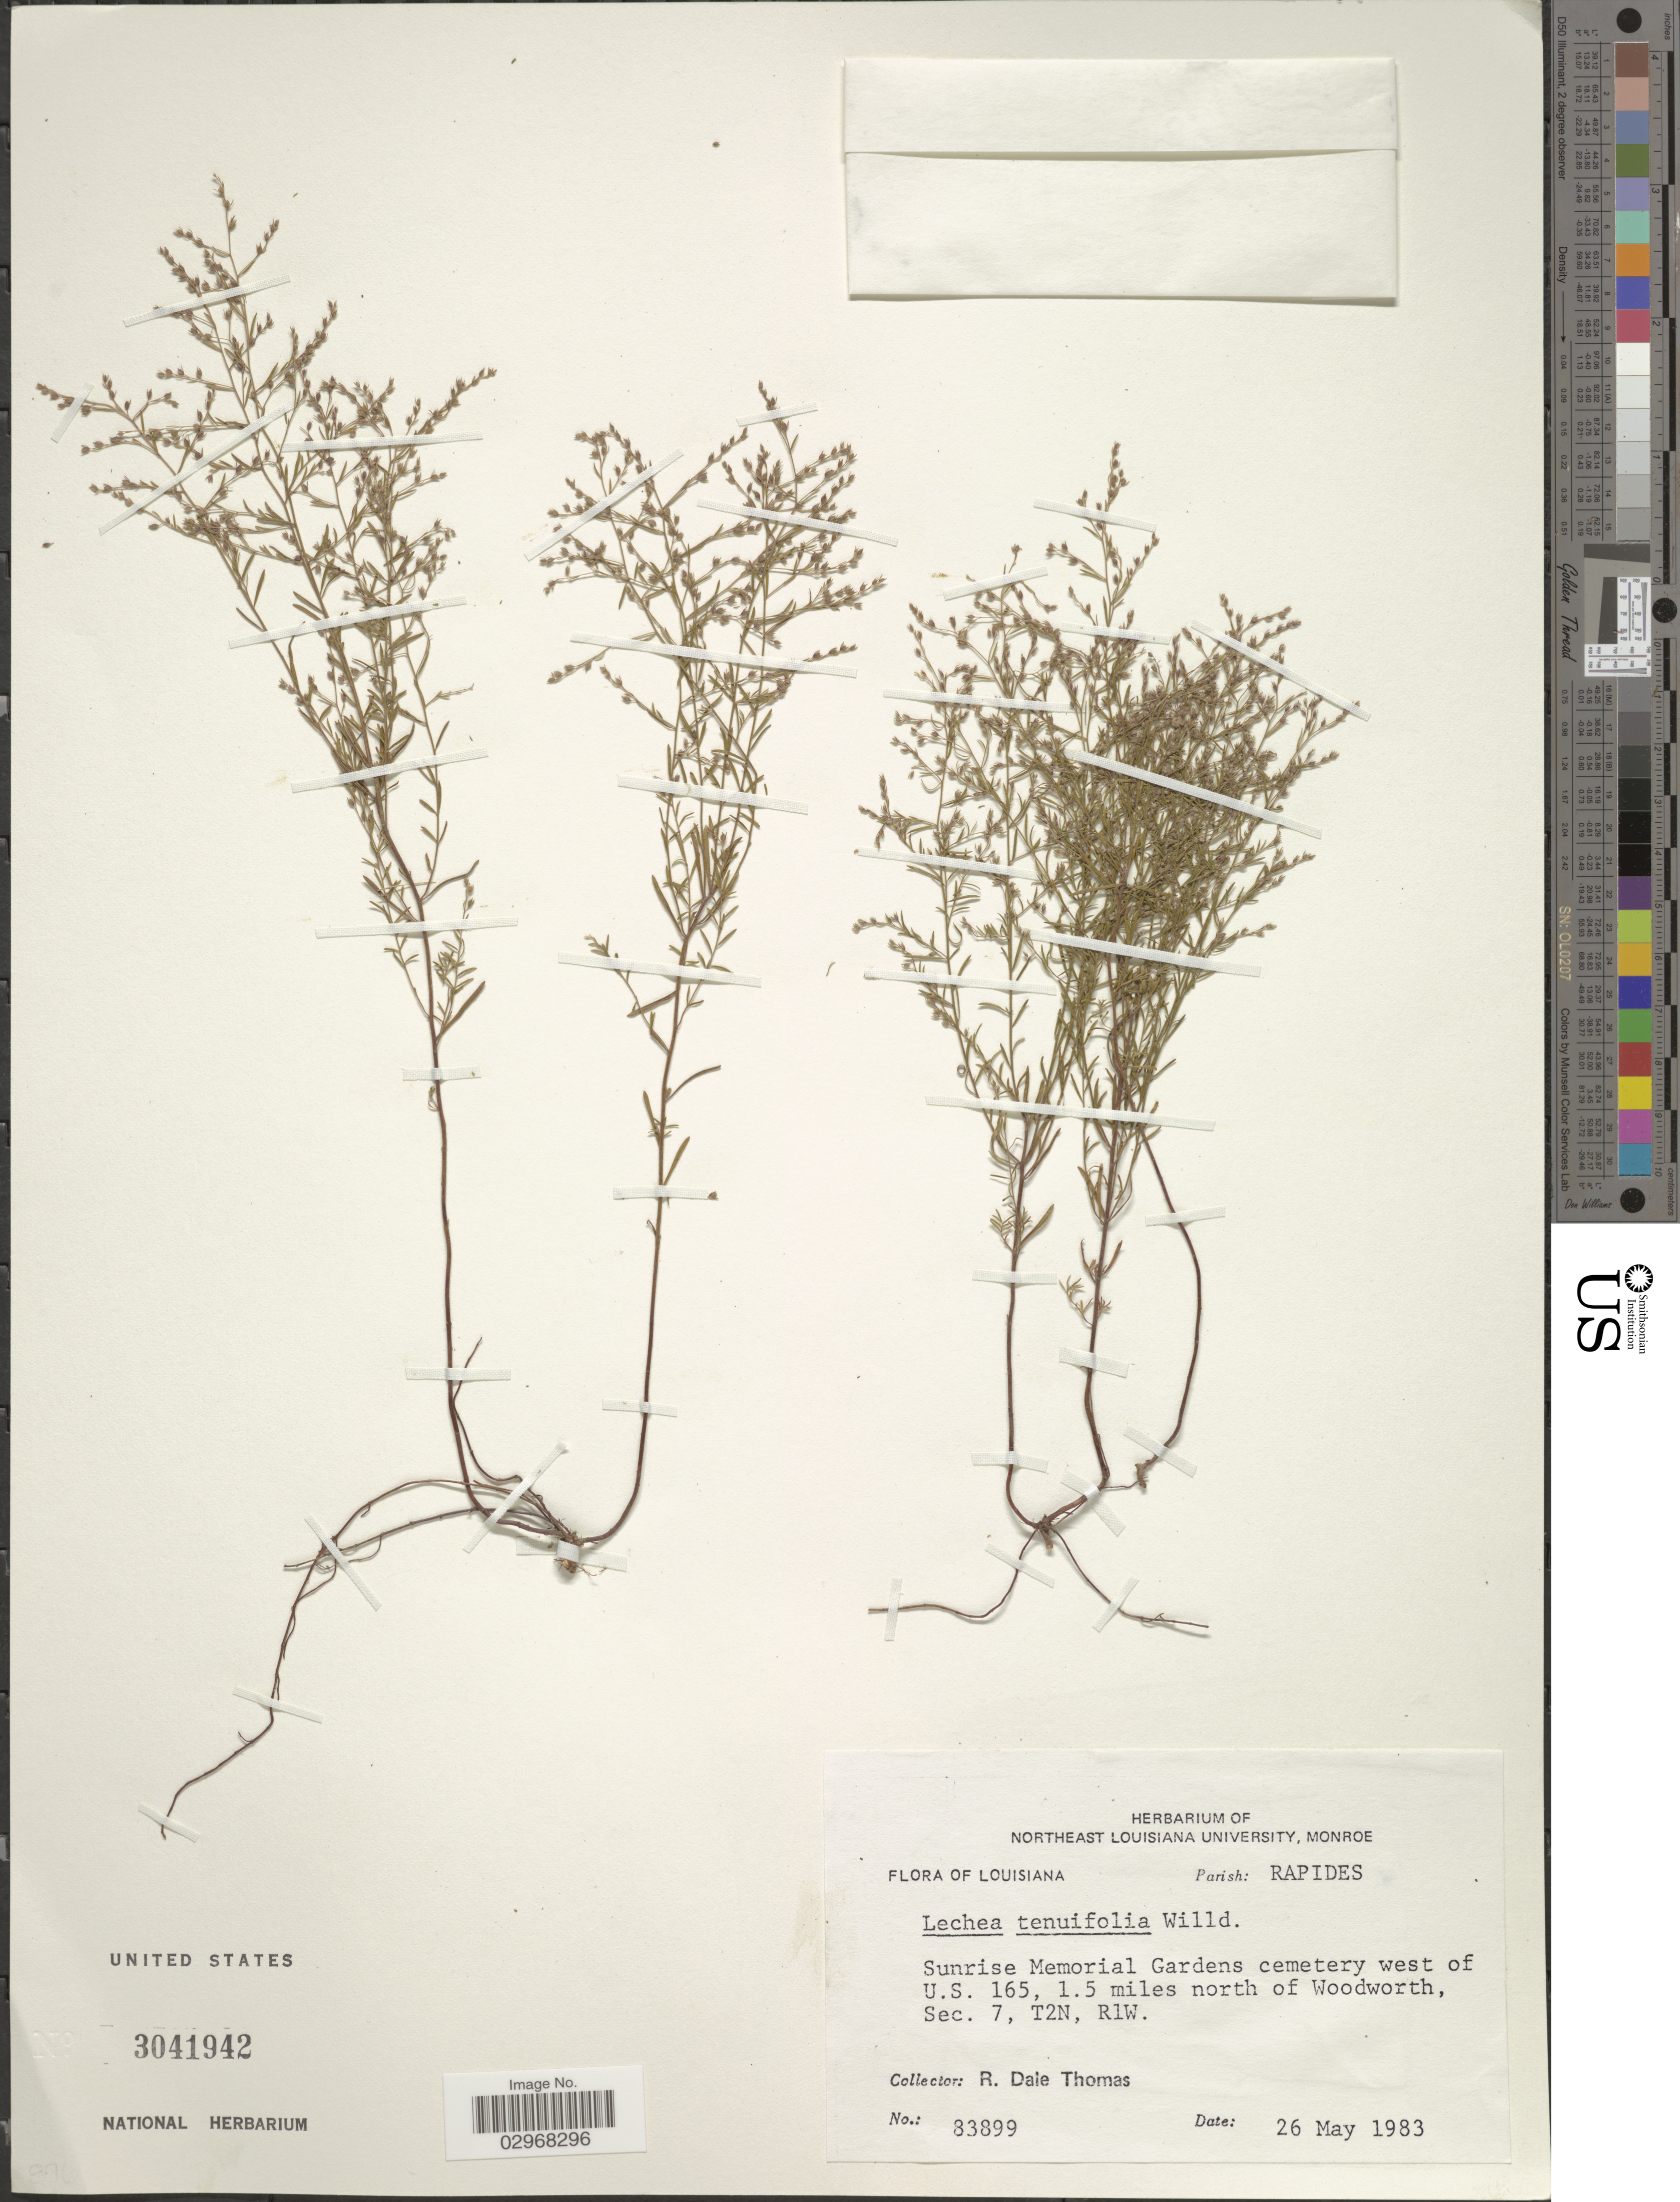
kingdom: Plantae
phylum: Tracheophyta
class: Magnoliopsida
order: Malvales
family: Cistaceae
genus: Lechea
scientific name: Lechea tenuifolia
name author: Michx.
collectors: R. Thomas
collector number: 83899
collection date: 1983-05-26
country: United States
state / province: Louisiana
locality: Parish: Rapides. Sunrise Memorial Gardens cemetery west of U.S. 165, 1.5 miles north of Woodworth, Sec. 7, T2N, R1W.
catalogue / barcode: US 3041942